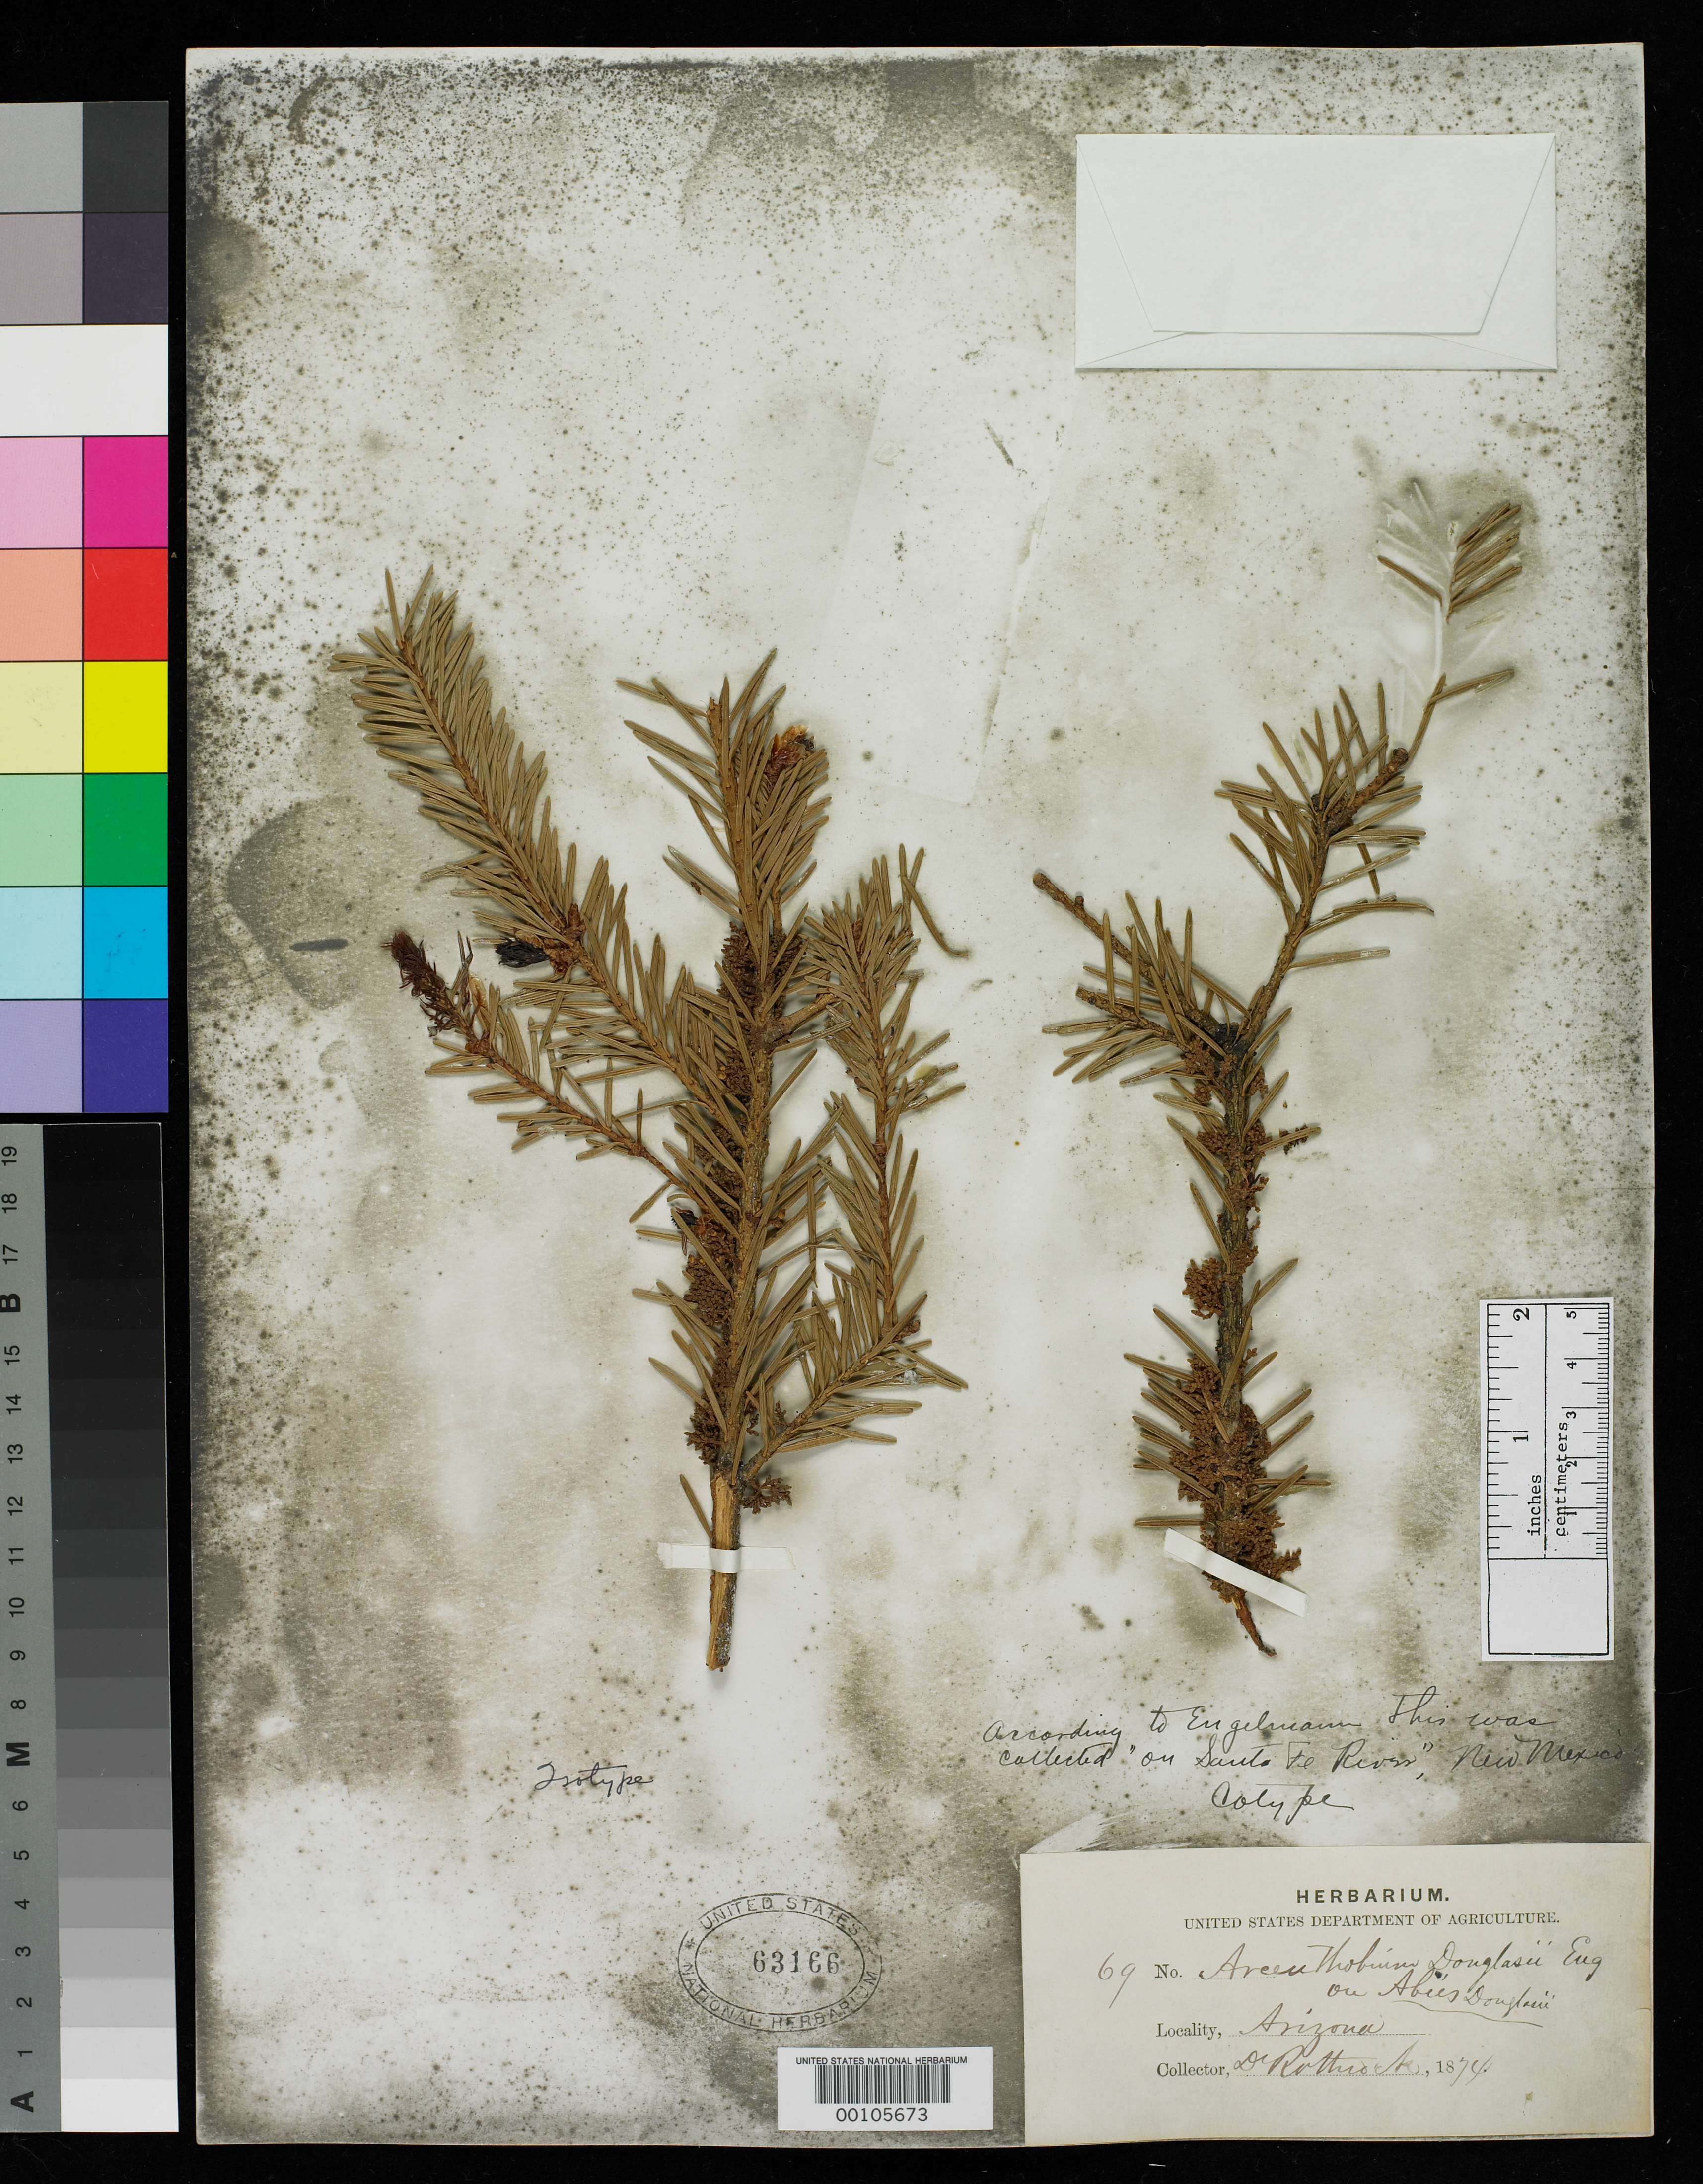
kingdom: Plantae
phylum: Tracheophyta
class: Magnoliopsida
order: Santalales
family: Viscaceae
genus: Arceuthobium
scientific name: Arceuthobium douglasii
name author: Engelm. in G.M. Wheeler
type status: Isosyntype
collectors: J. T. Rothrock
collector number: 69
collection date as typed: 1874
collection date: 1874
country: United States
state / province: New Mexico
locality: Santa Fe River.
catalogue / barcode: US 63166